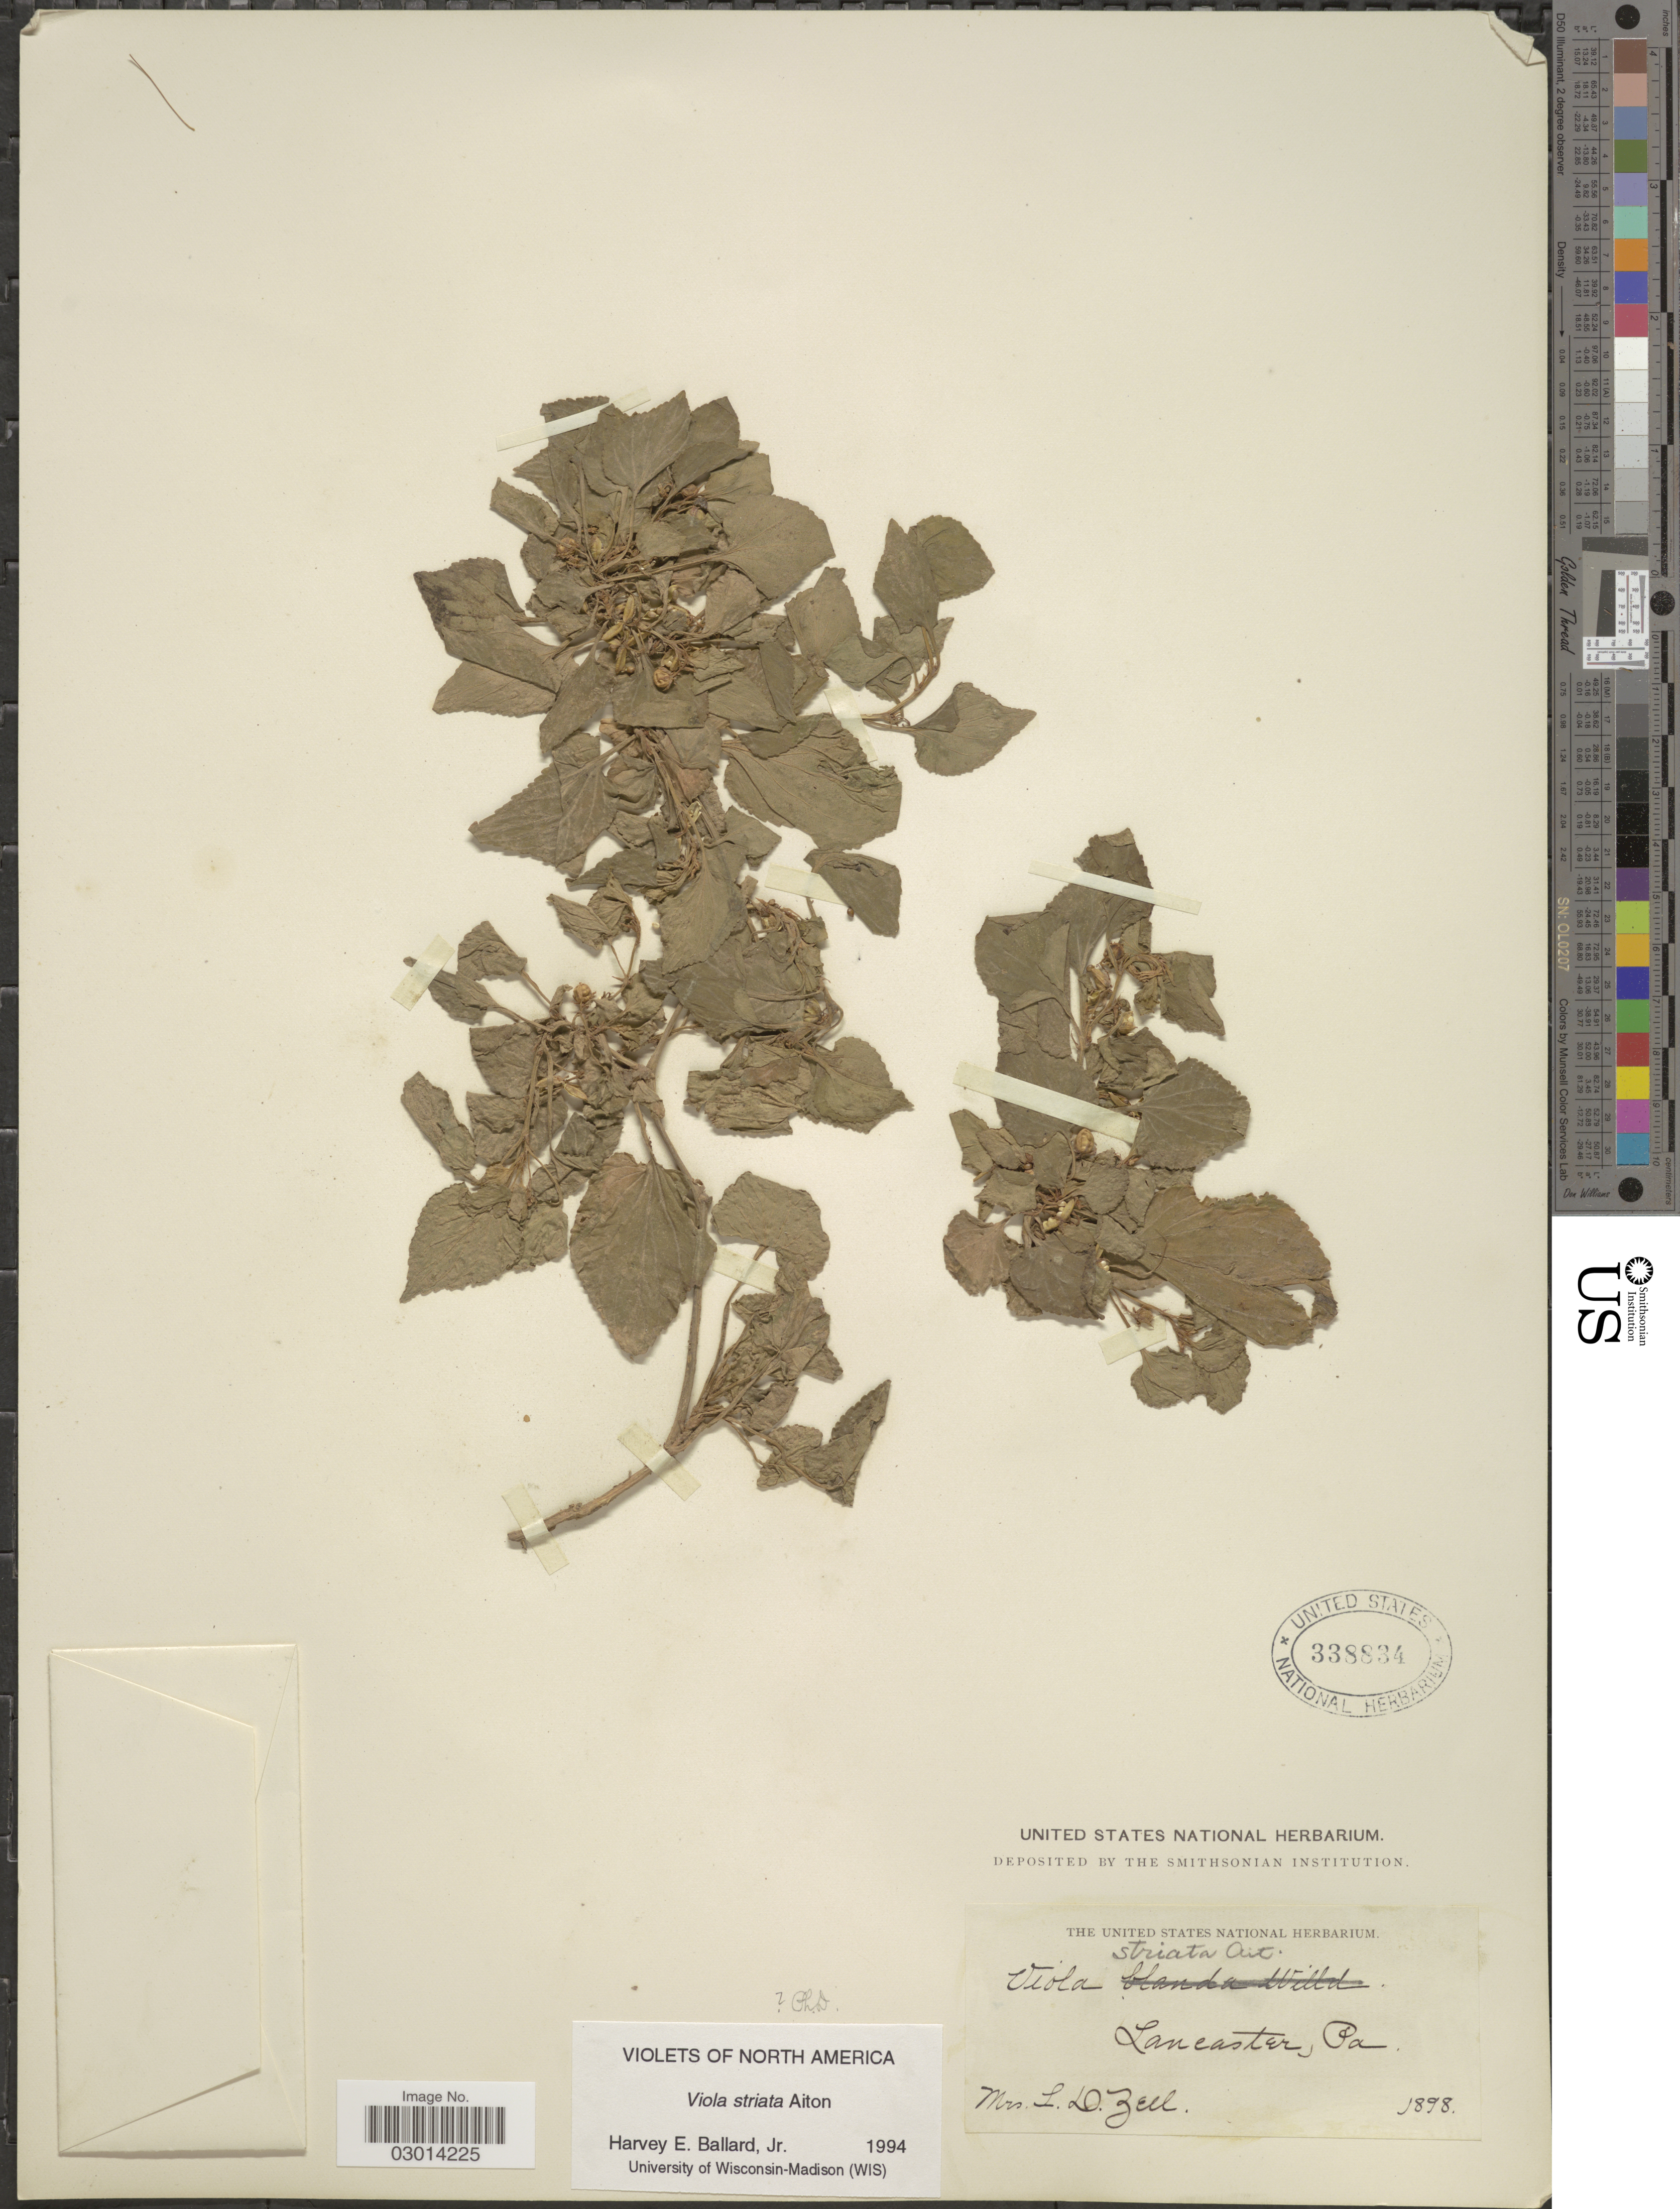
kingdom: Plantae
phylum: Tracheophyta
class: Magnoliopsida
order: Malpighiales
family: Violaceae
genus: Viola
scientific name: Viola rostrata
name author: Pursh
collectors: L. Zell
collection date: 1898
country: United States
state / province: Pennsylvania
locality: Lancaster, Pa.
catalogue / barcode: US 338834